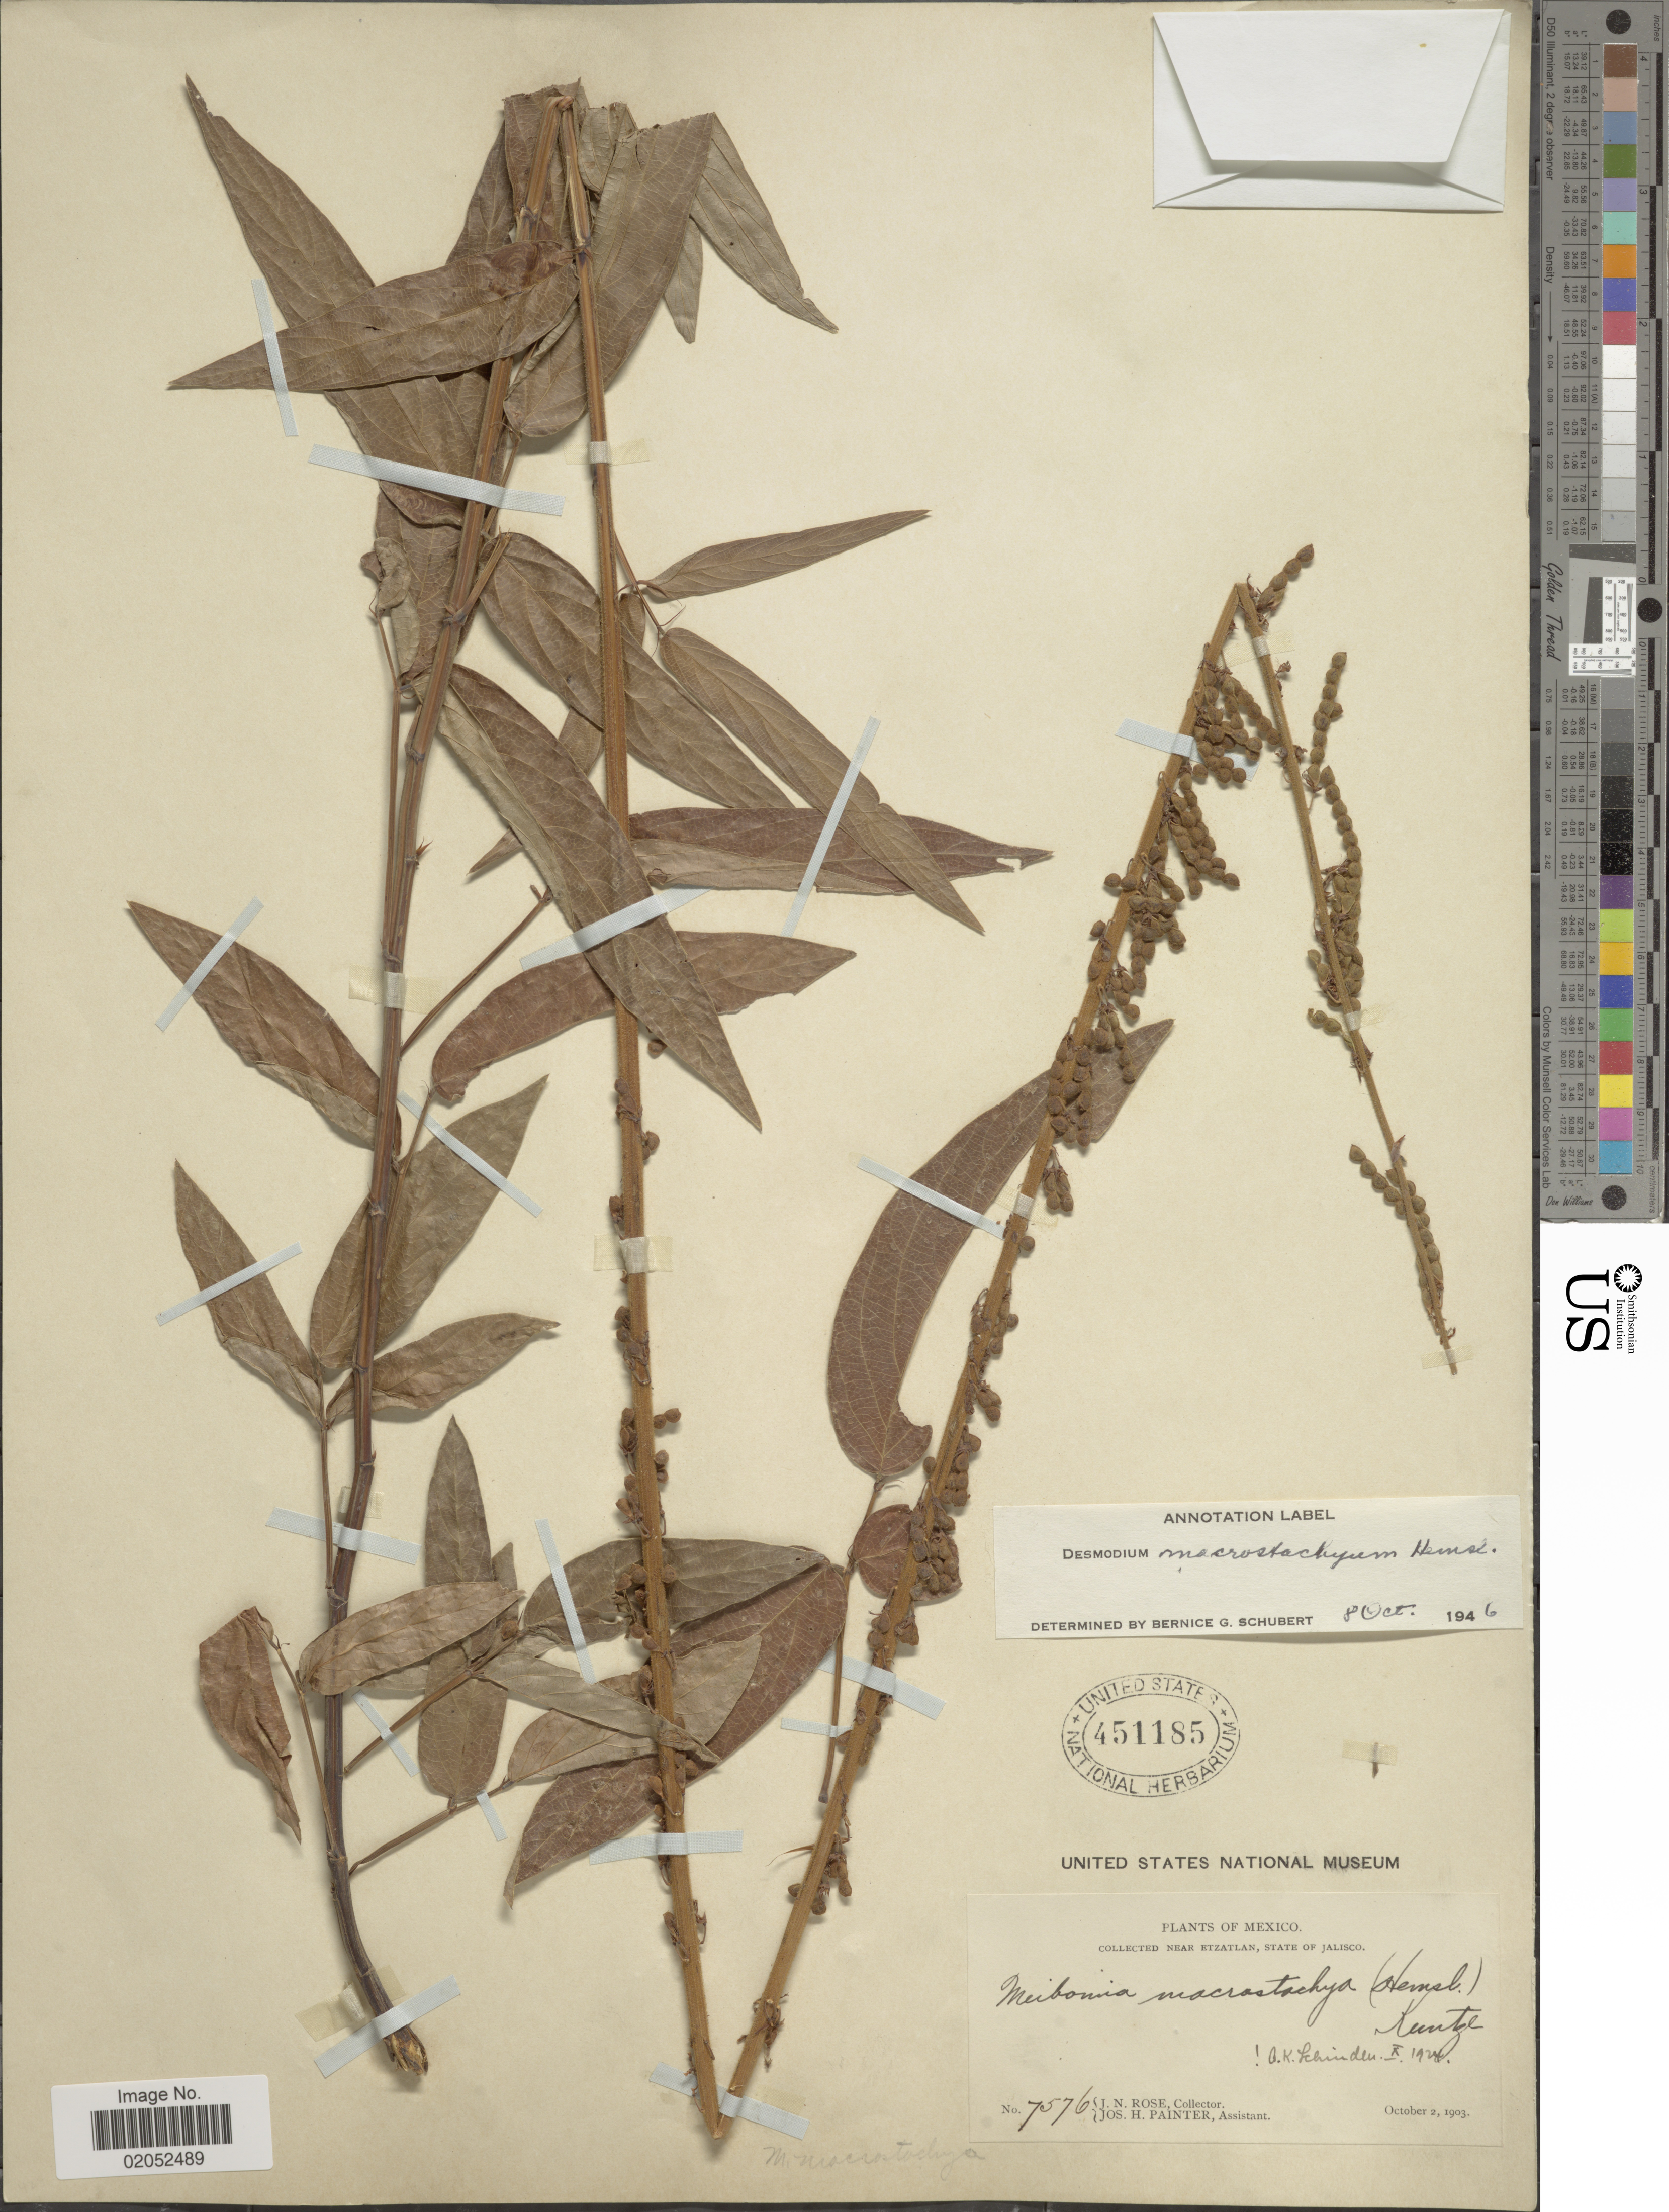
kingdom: Plantae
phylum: Tracheophyta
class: Magnoliopsida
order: Fabales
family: Fabaceae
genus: Desmodium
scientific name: Desmodium macrostachyum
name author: Hemsl.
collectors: J. N. Rose & J. H. Painter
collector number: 7576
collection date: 1903-10-02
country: Mexico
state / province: Jalisco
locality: Mexico, Near Etzatlan, State of Jalisco.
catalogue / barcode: US 451185